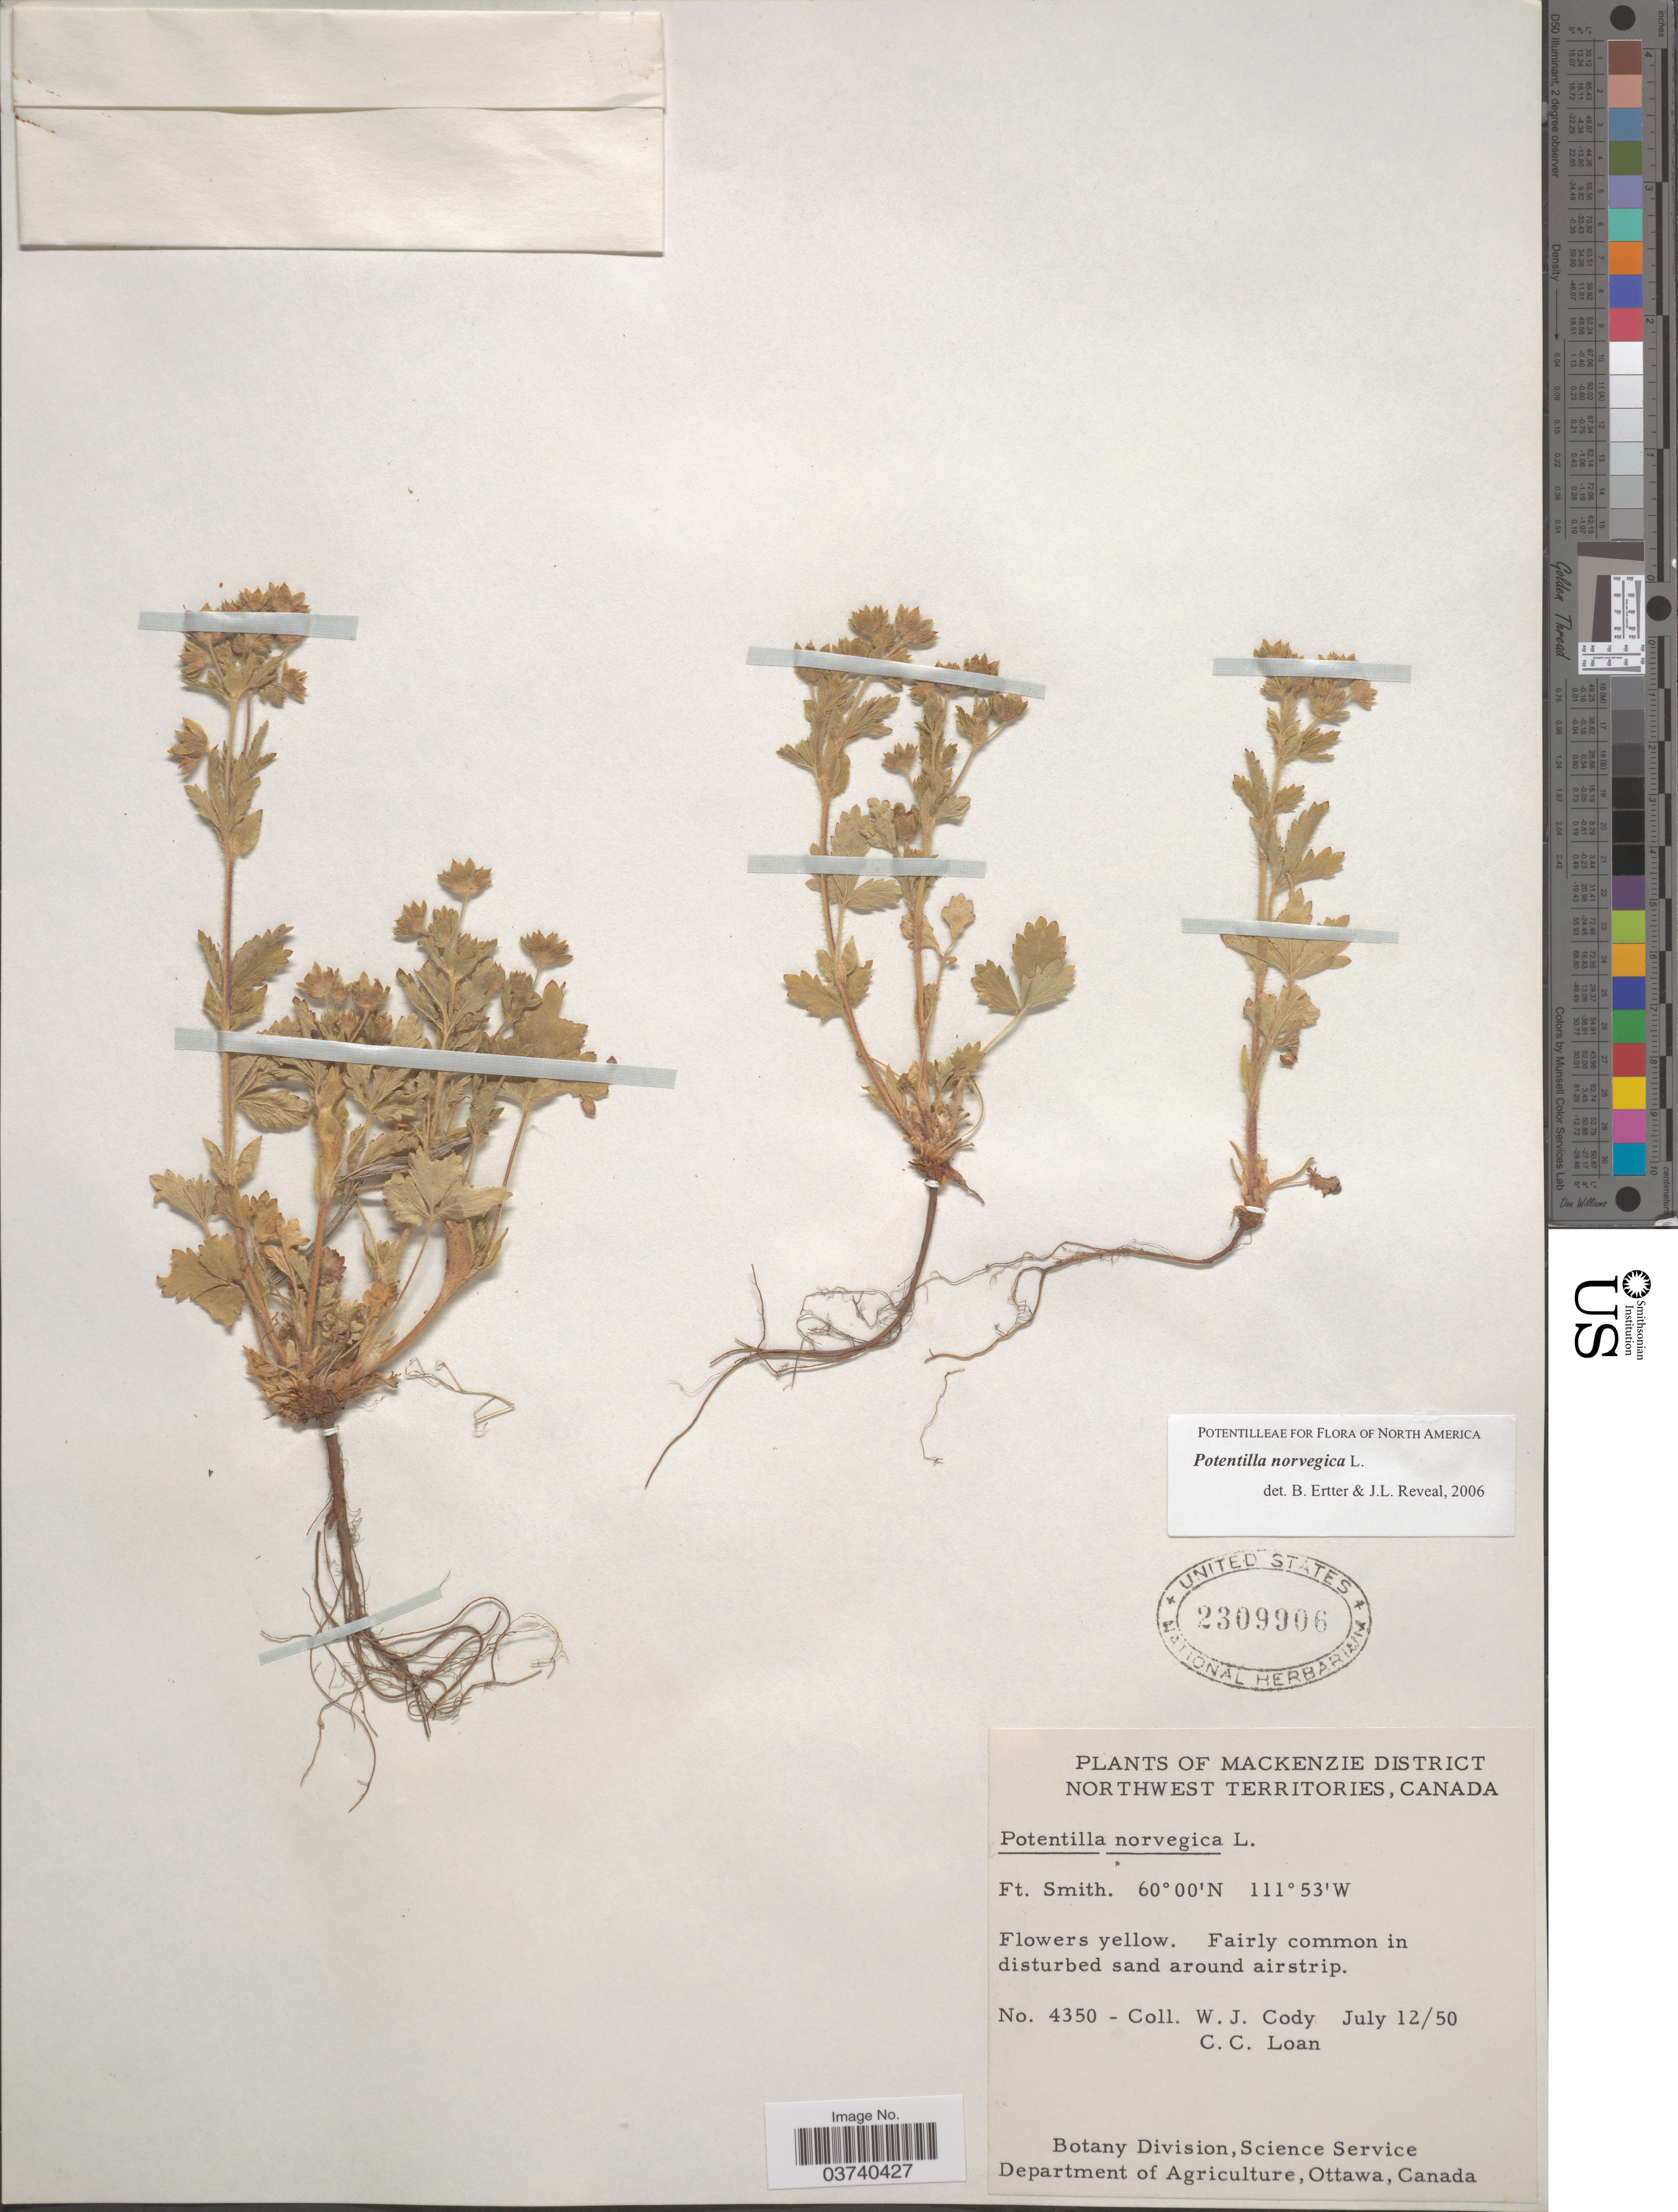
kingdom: Plantae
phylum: Tracheophyta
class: Magnoliopsida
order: Rosales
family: Rosaceae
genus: Potentilla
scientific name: Potentilla norvegica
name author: L.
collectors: W. Cody & C. Loan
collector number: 4350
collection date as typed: Transcribed d/m/y: 12/7/50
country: Canada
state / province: Northwest Territories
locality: Mackenzie District. Ft. Smith. Around airstrip.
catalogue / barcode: US 2309906